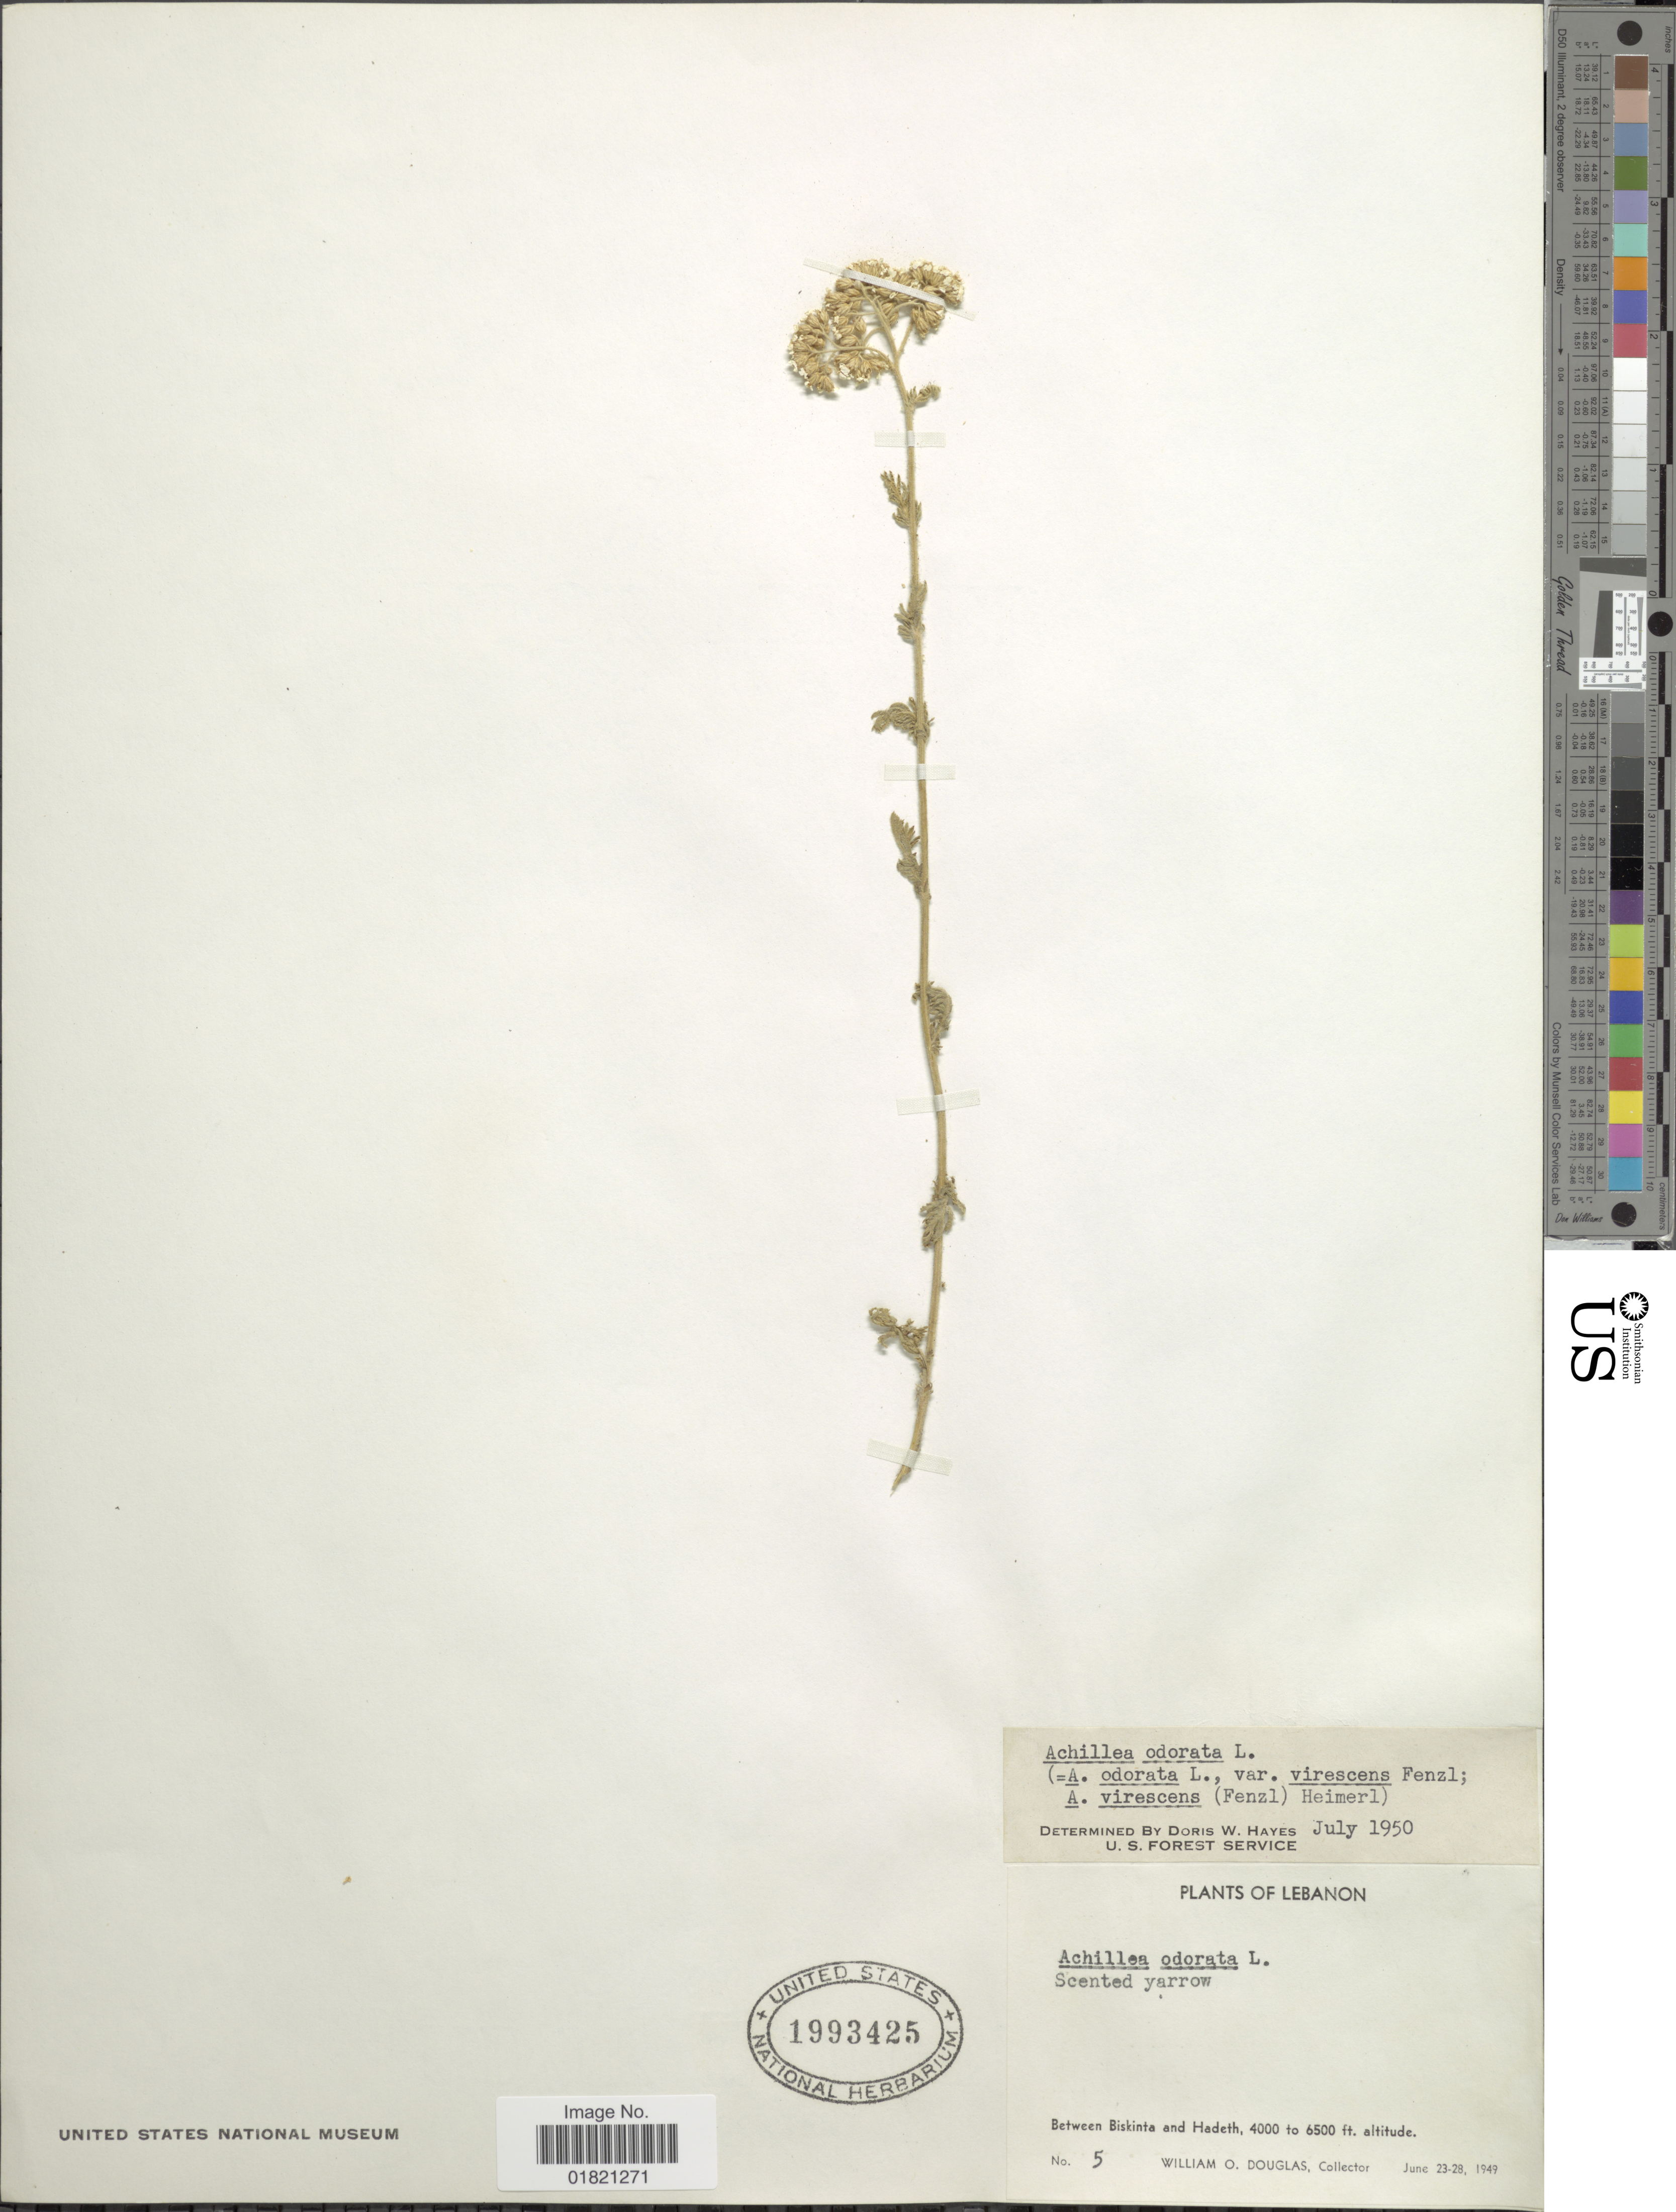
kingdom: Plantae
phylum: Tracheophyta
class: Magnoliopsida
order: Asterales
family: Asteraceae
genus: Achillea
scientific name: Achillea odorata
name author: Koch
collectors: W. Douglas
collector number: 5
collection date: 1949-06-23/1949-06-28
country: Lebanon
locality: Between Biskinta and Hadeth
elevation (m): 1219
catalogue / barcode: US 1993425